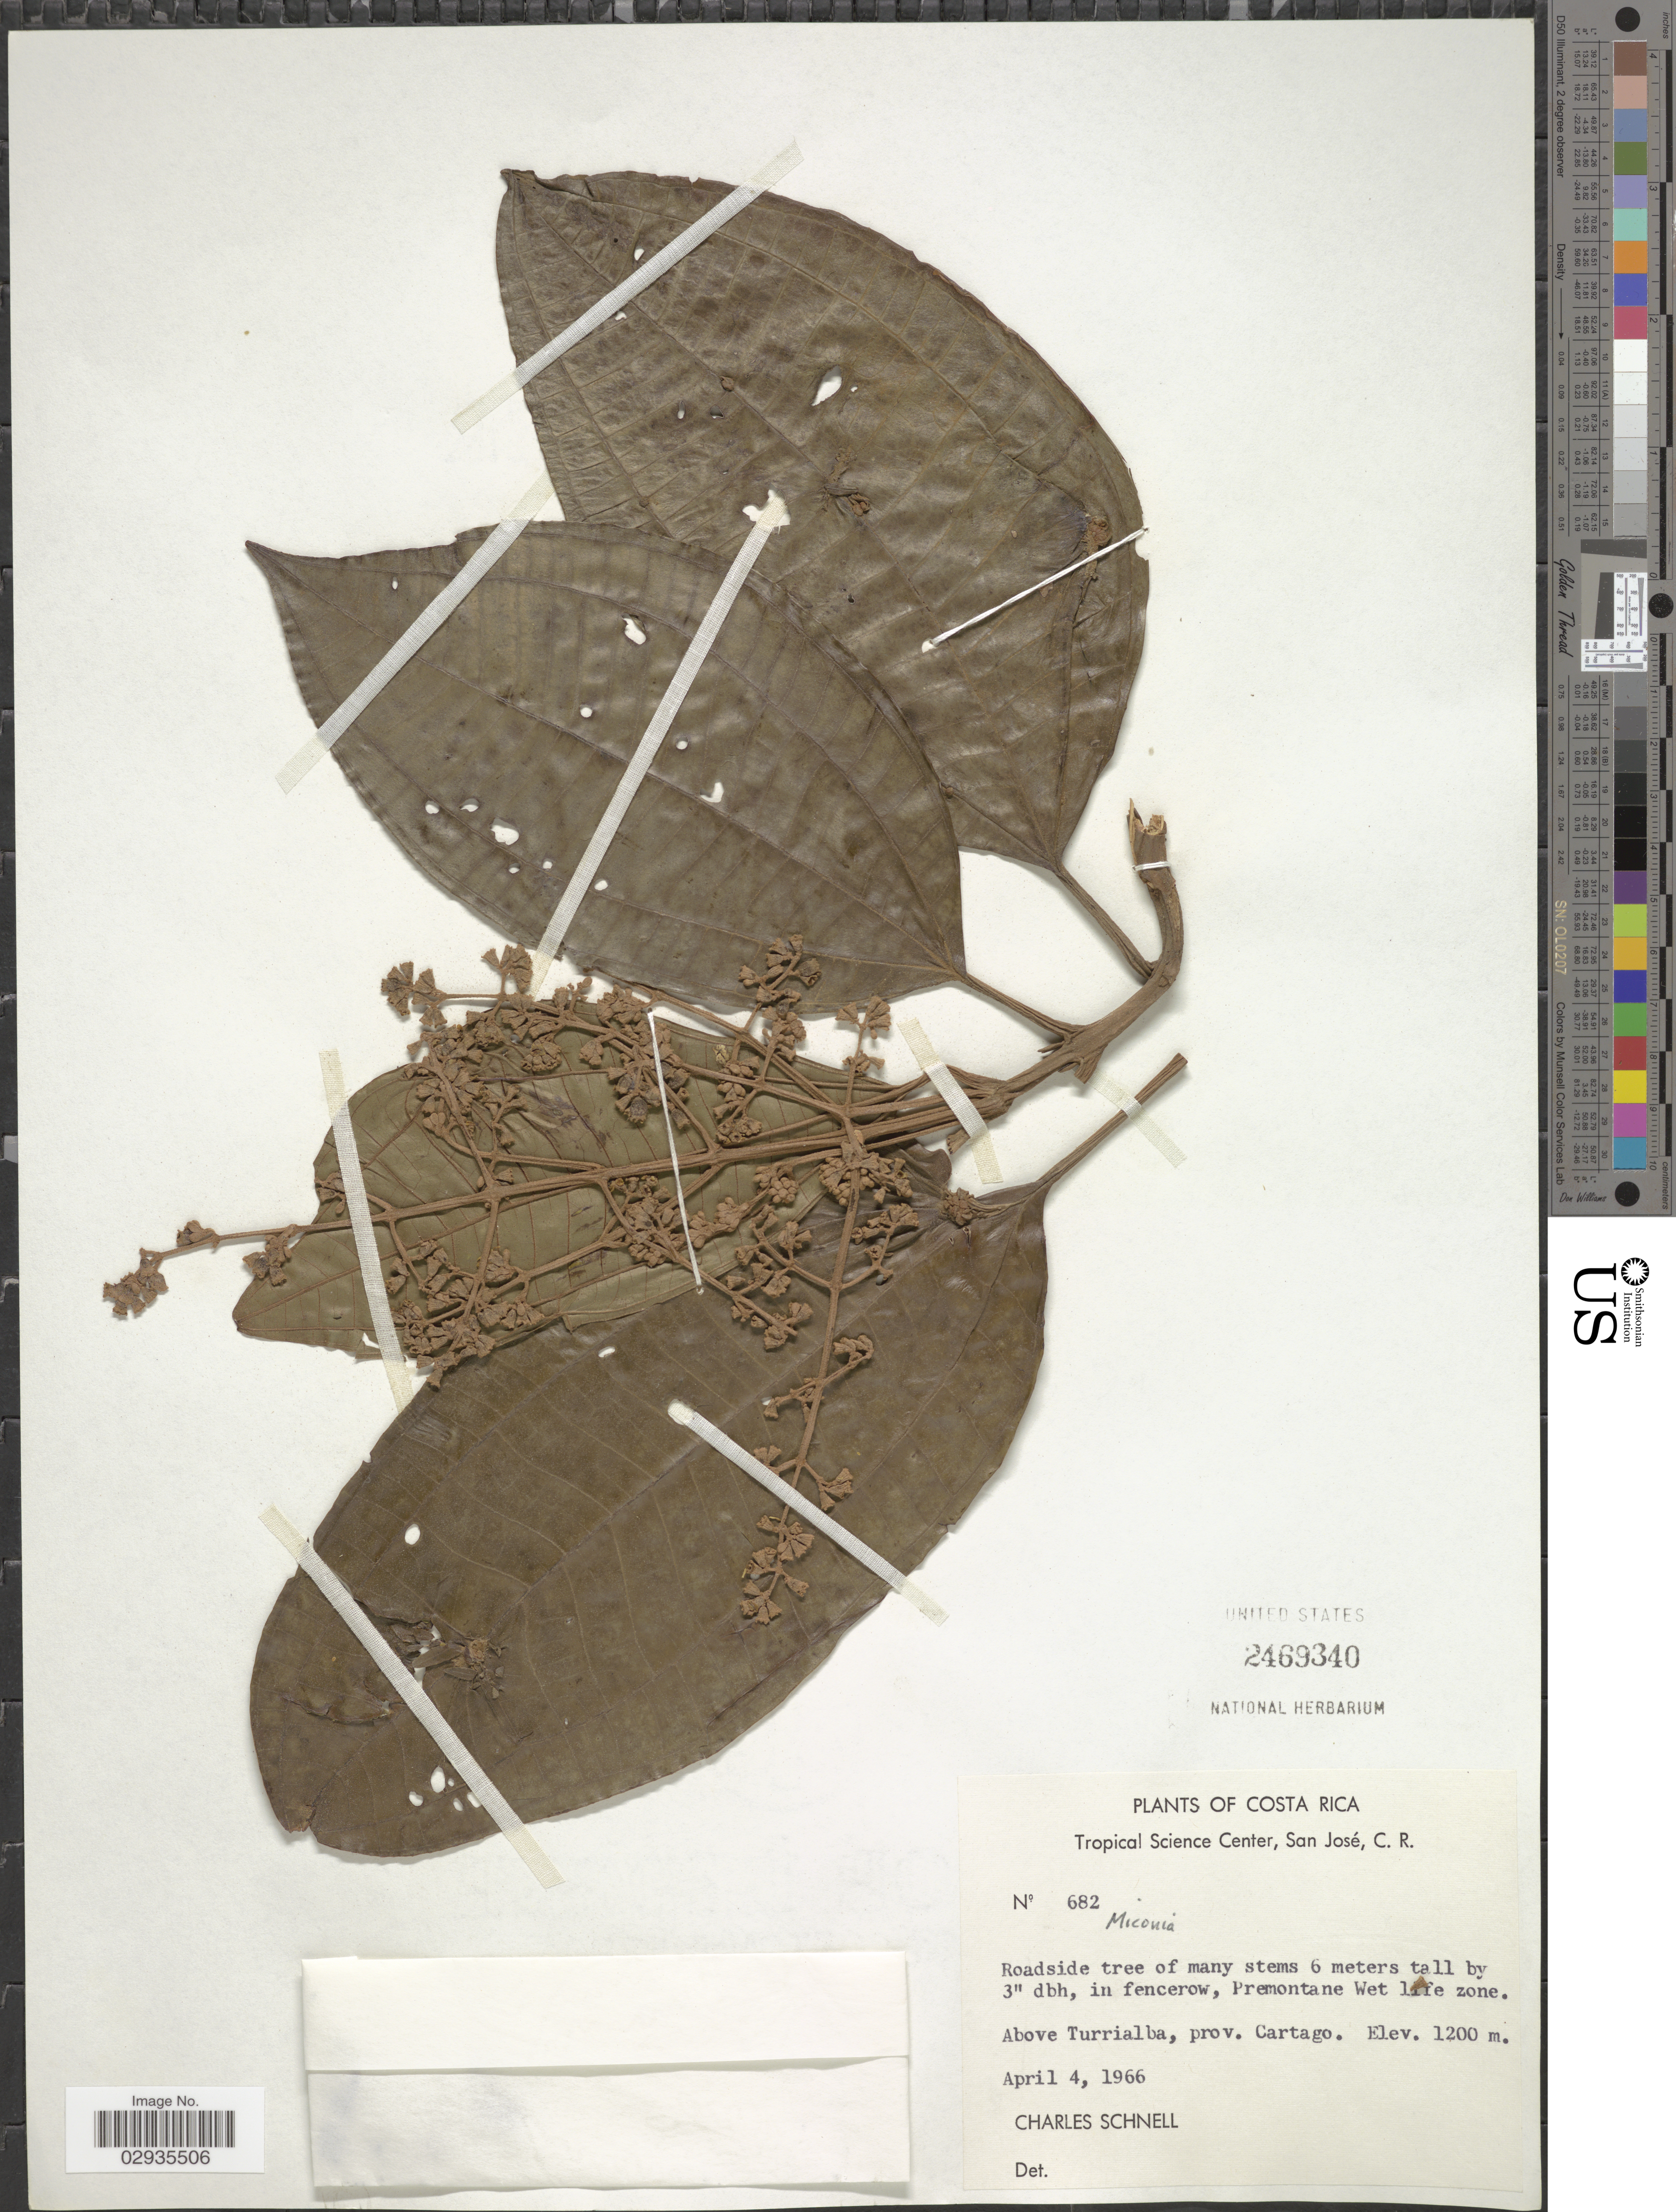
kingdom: Plantae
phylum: Tracheophyta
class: Magnoliopsida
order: Myrtales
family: Melastomataceae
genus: Miconia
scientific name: Miconia sp.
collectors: C. Schnell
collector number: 682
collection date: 1966-04-04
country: Costa Rica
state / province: Cartago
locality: Premontane Wet life zone, Above Turrialba.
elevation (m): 1200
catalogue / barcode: US 2469340